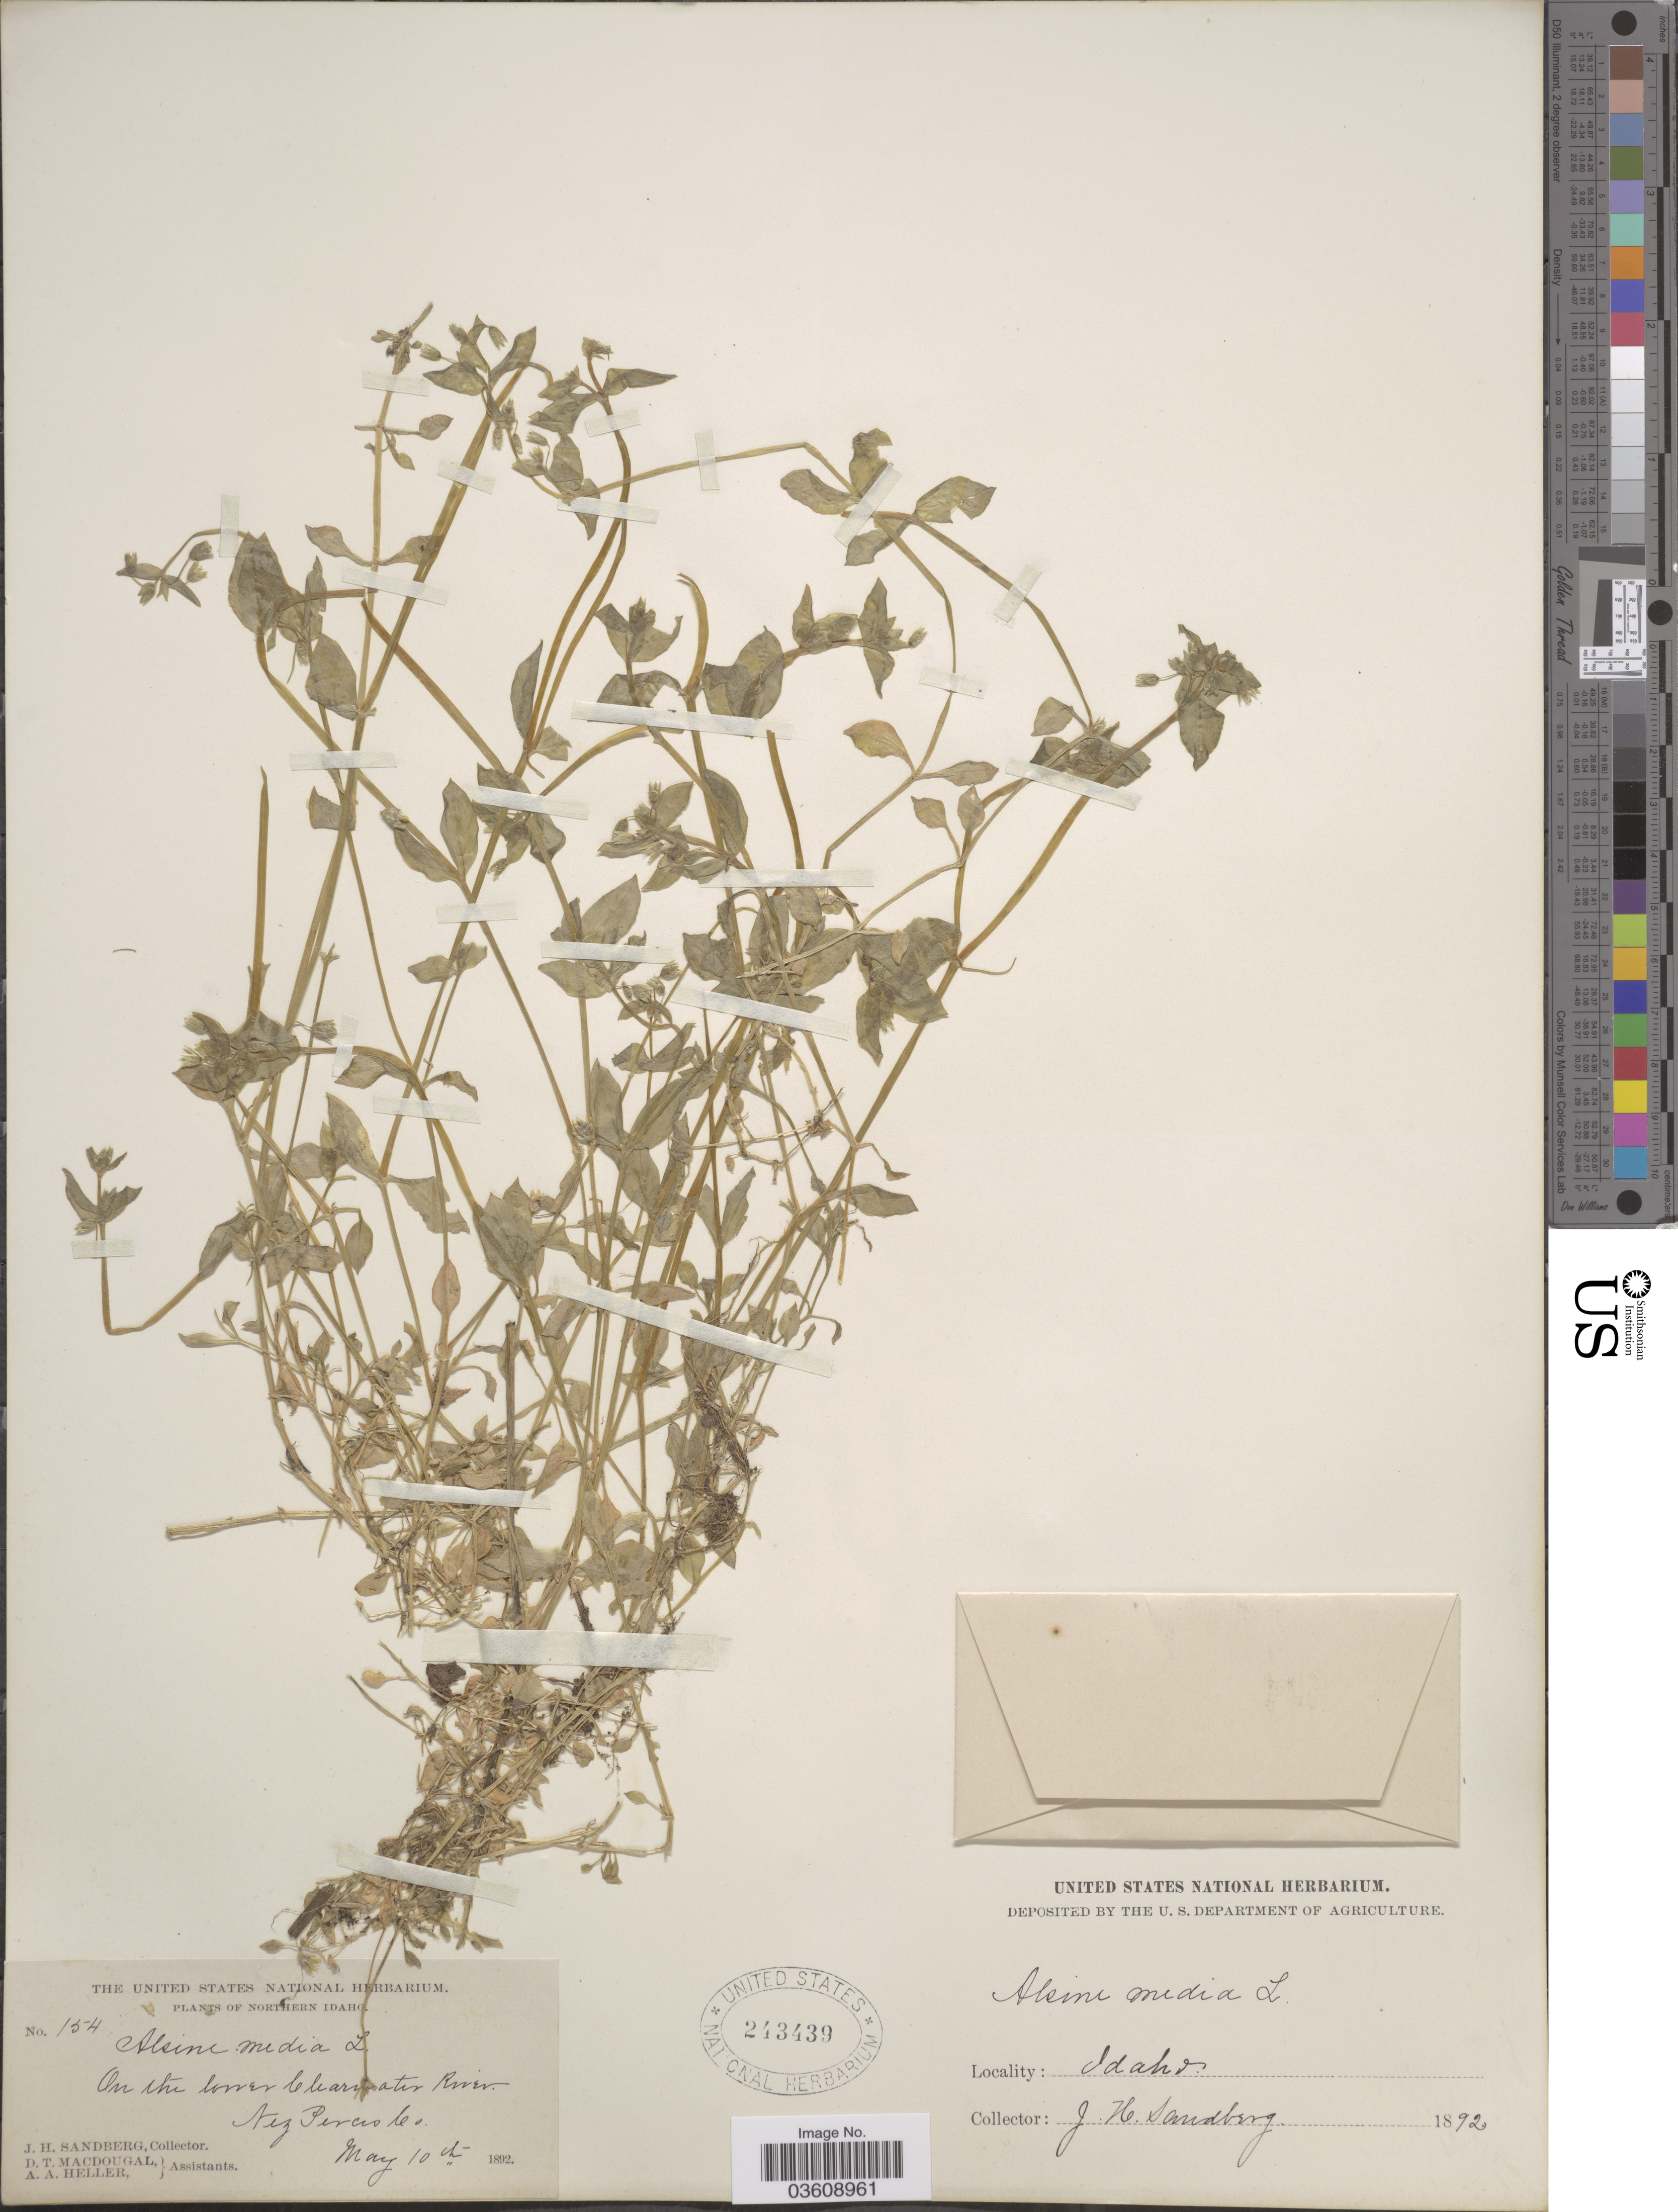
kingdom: Plantae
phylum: Tracheophyta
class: Magnoliopsida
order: Caryophyllales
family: Caryophyllaceae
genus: Stellaria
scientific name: Stellaria media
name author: (L.) Vill.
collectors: J. H. Sandberg, D. T. MacDougal & A. A. Heller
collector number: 154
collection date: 1892-05-10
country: United States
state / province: Idaho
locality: Northern Idaho. On the lower Clearwater River. Nez Perces Co.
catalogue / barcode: US 243439